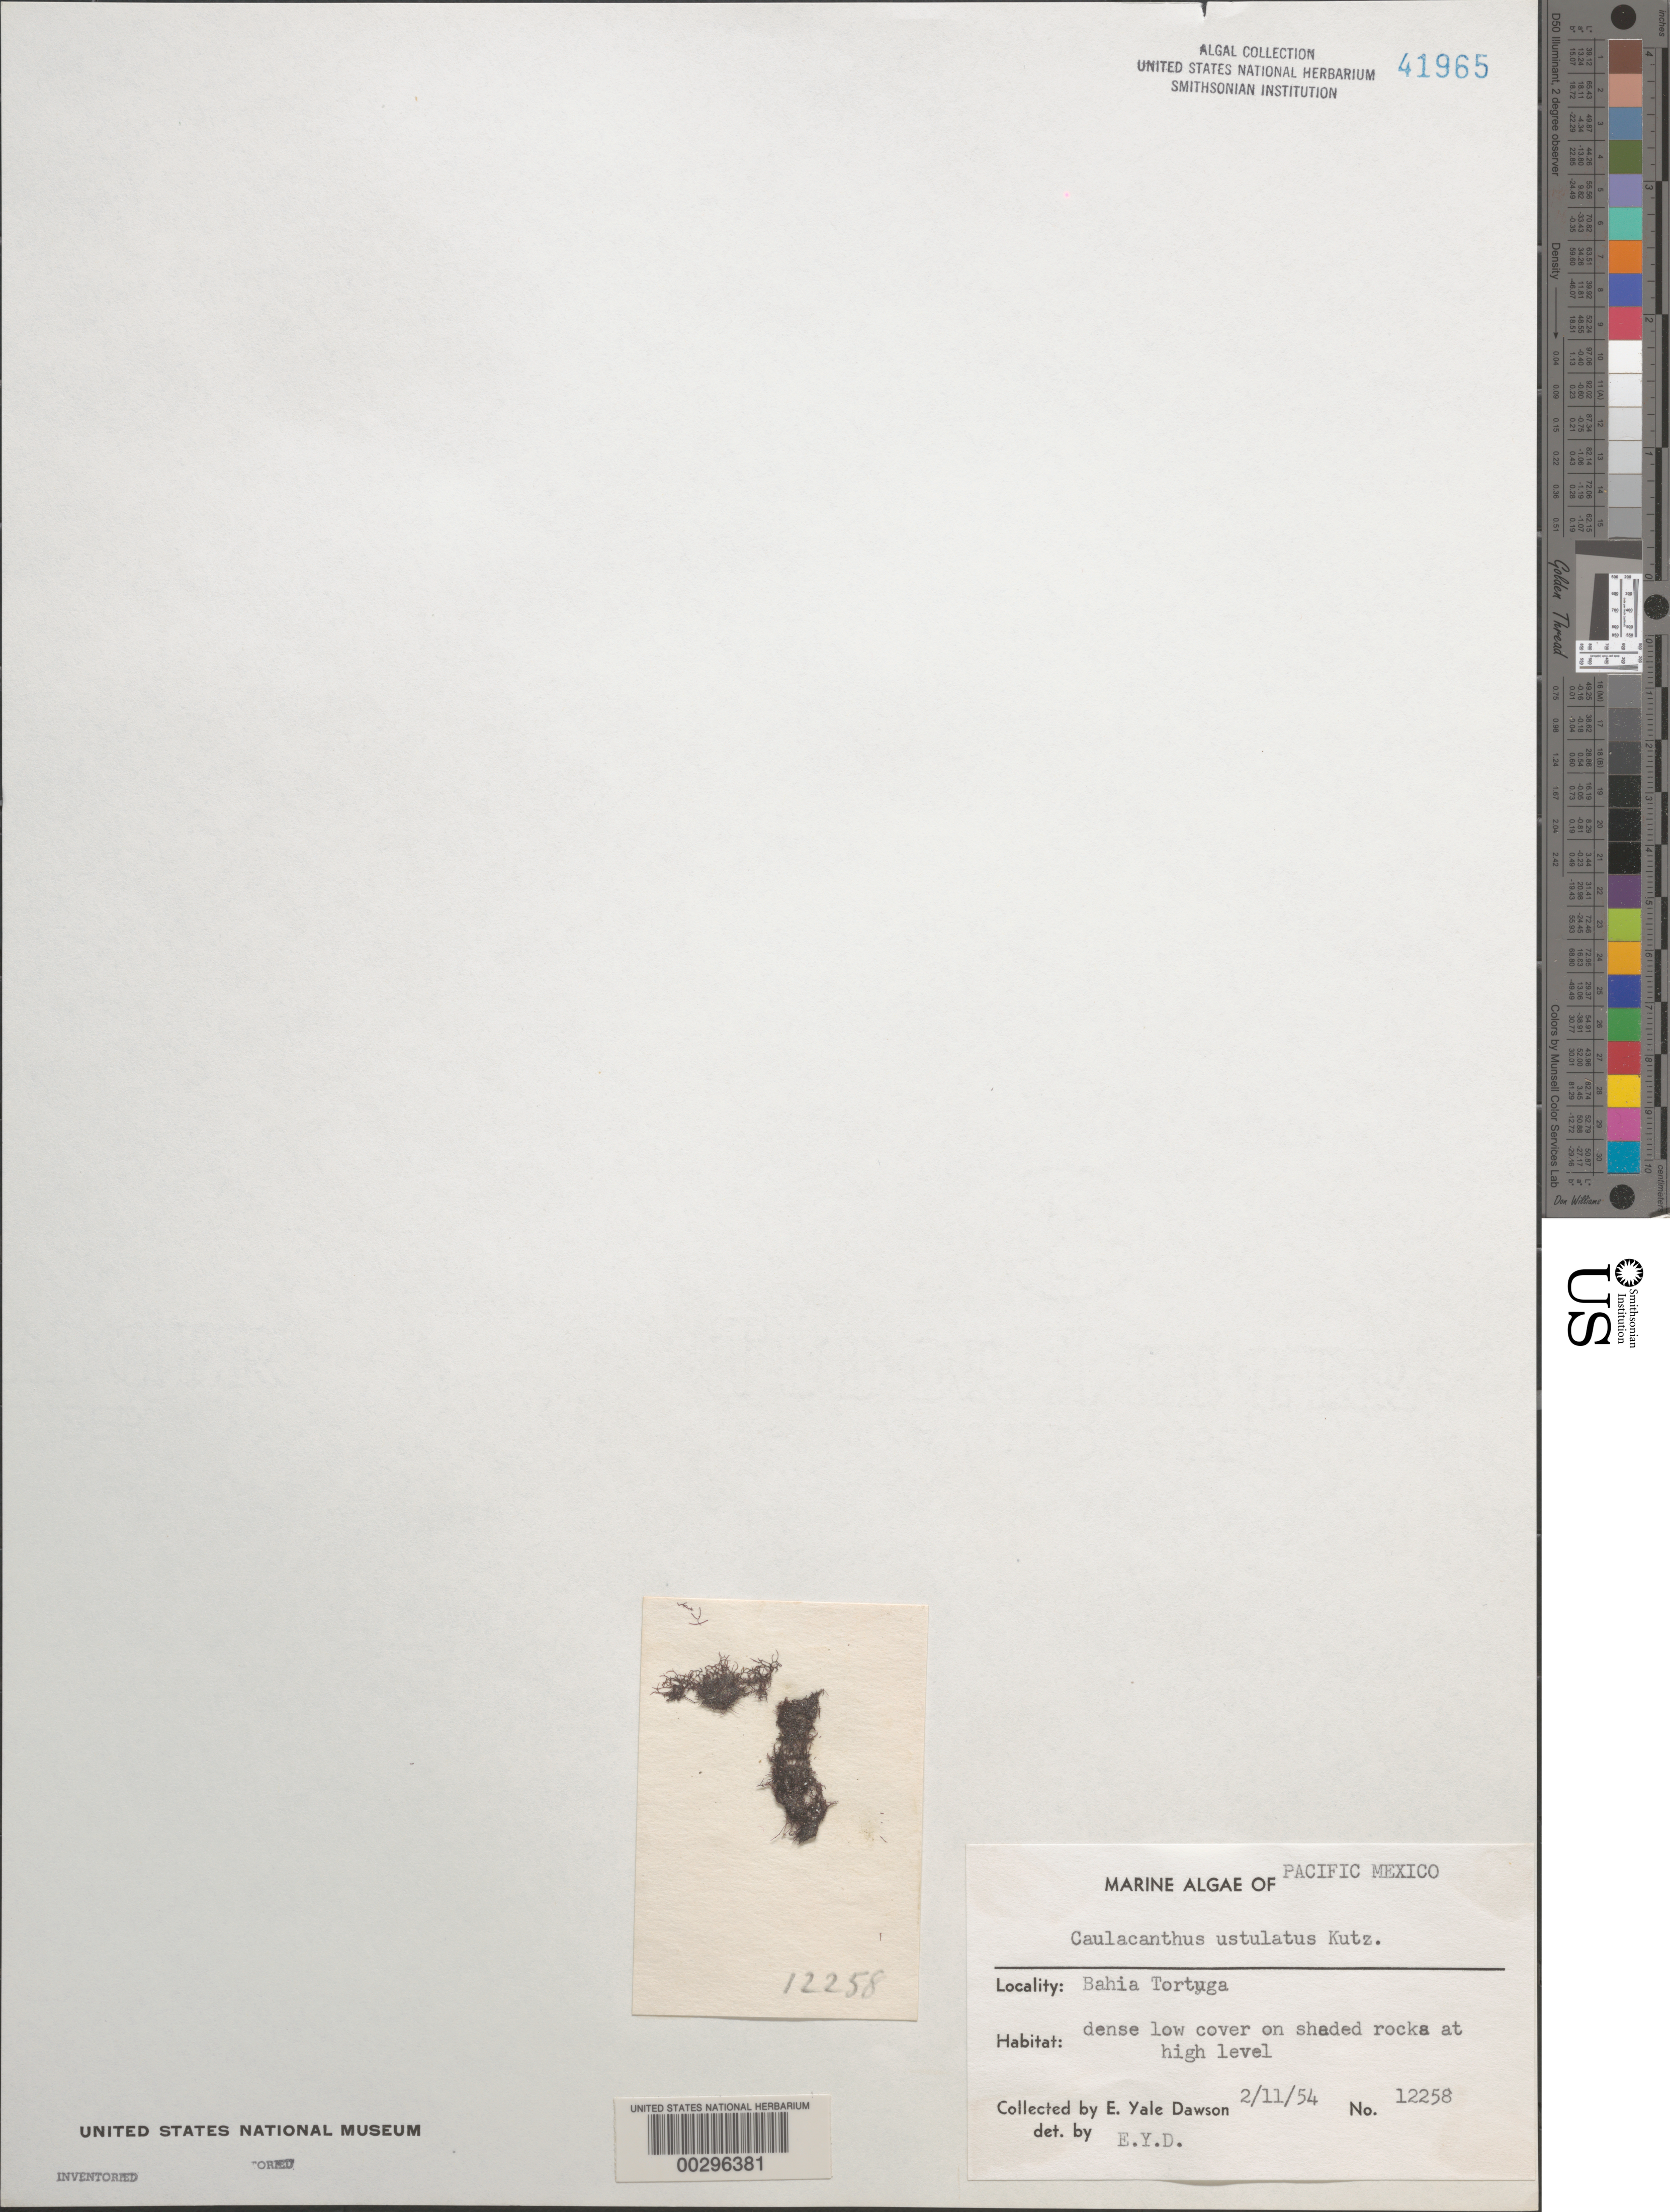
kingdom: Plantae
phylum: Rhodophyta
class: Florideophyceae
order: Gigartinales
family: Caulacanthaceae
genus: Caulacanthus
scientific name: Caulacanthus ustulatus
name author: (Mert. ex Turner) Kütz.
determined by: Dawson, E. Y.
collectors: E. Y. Dawson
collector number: EYD 12258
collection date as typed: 11 Feb 1954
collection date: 1954-02-11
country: Mexico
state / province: Baja California Sur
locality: Bahia Tortuga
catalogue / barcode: US 41965